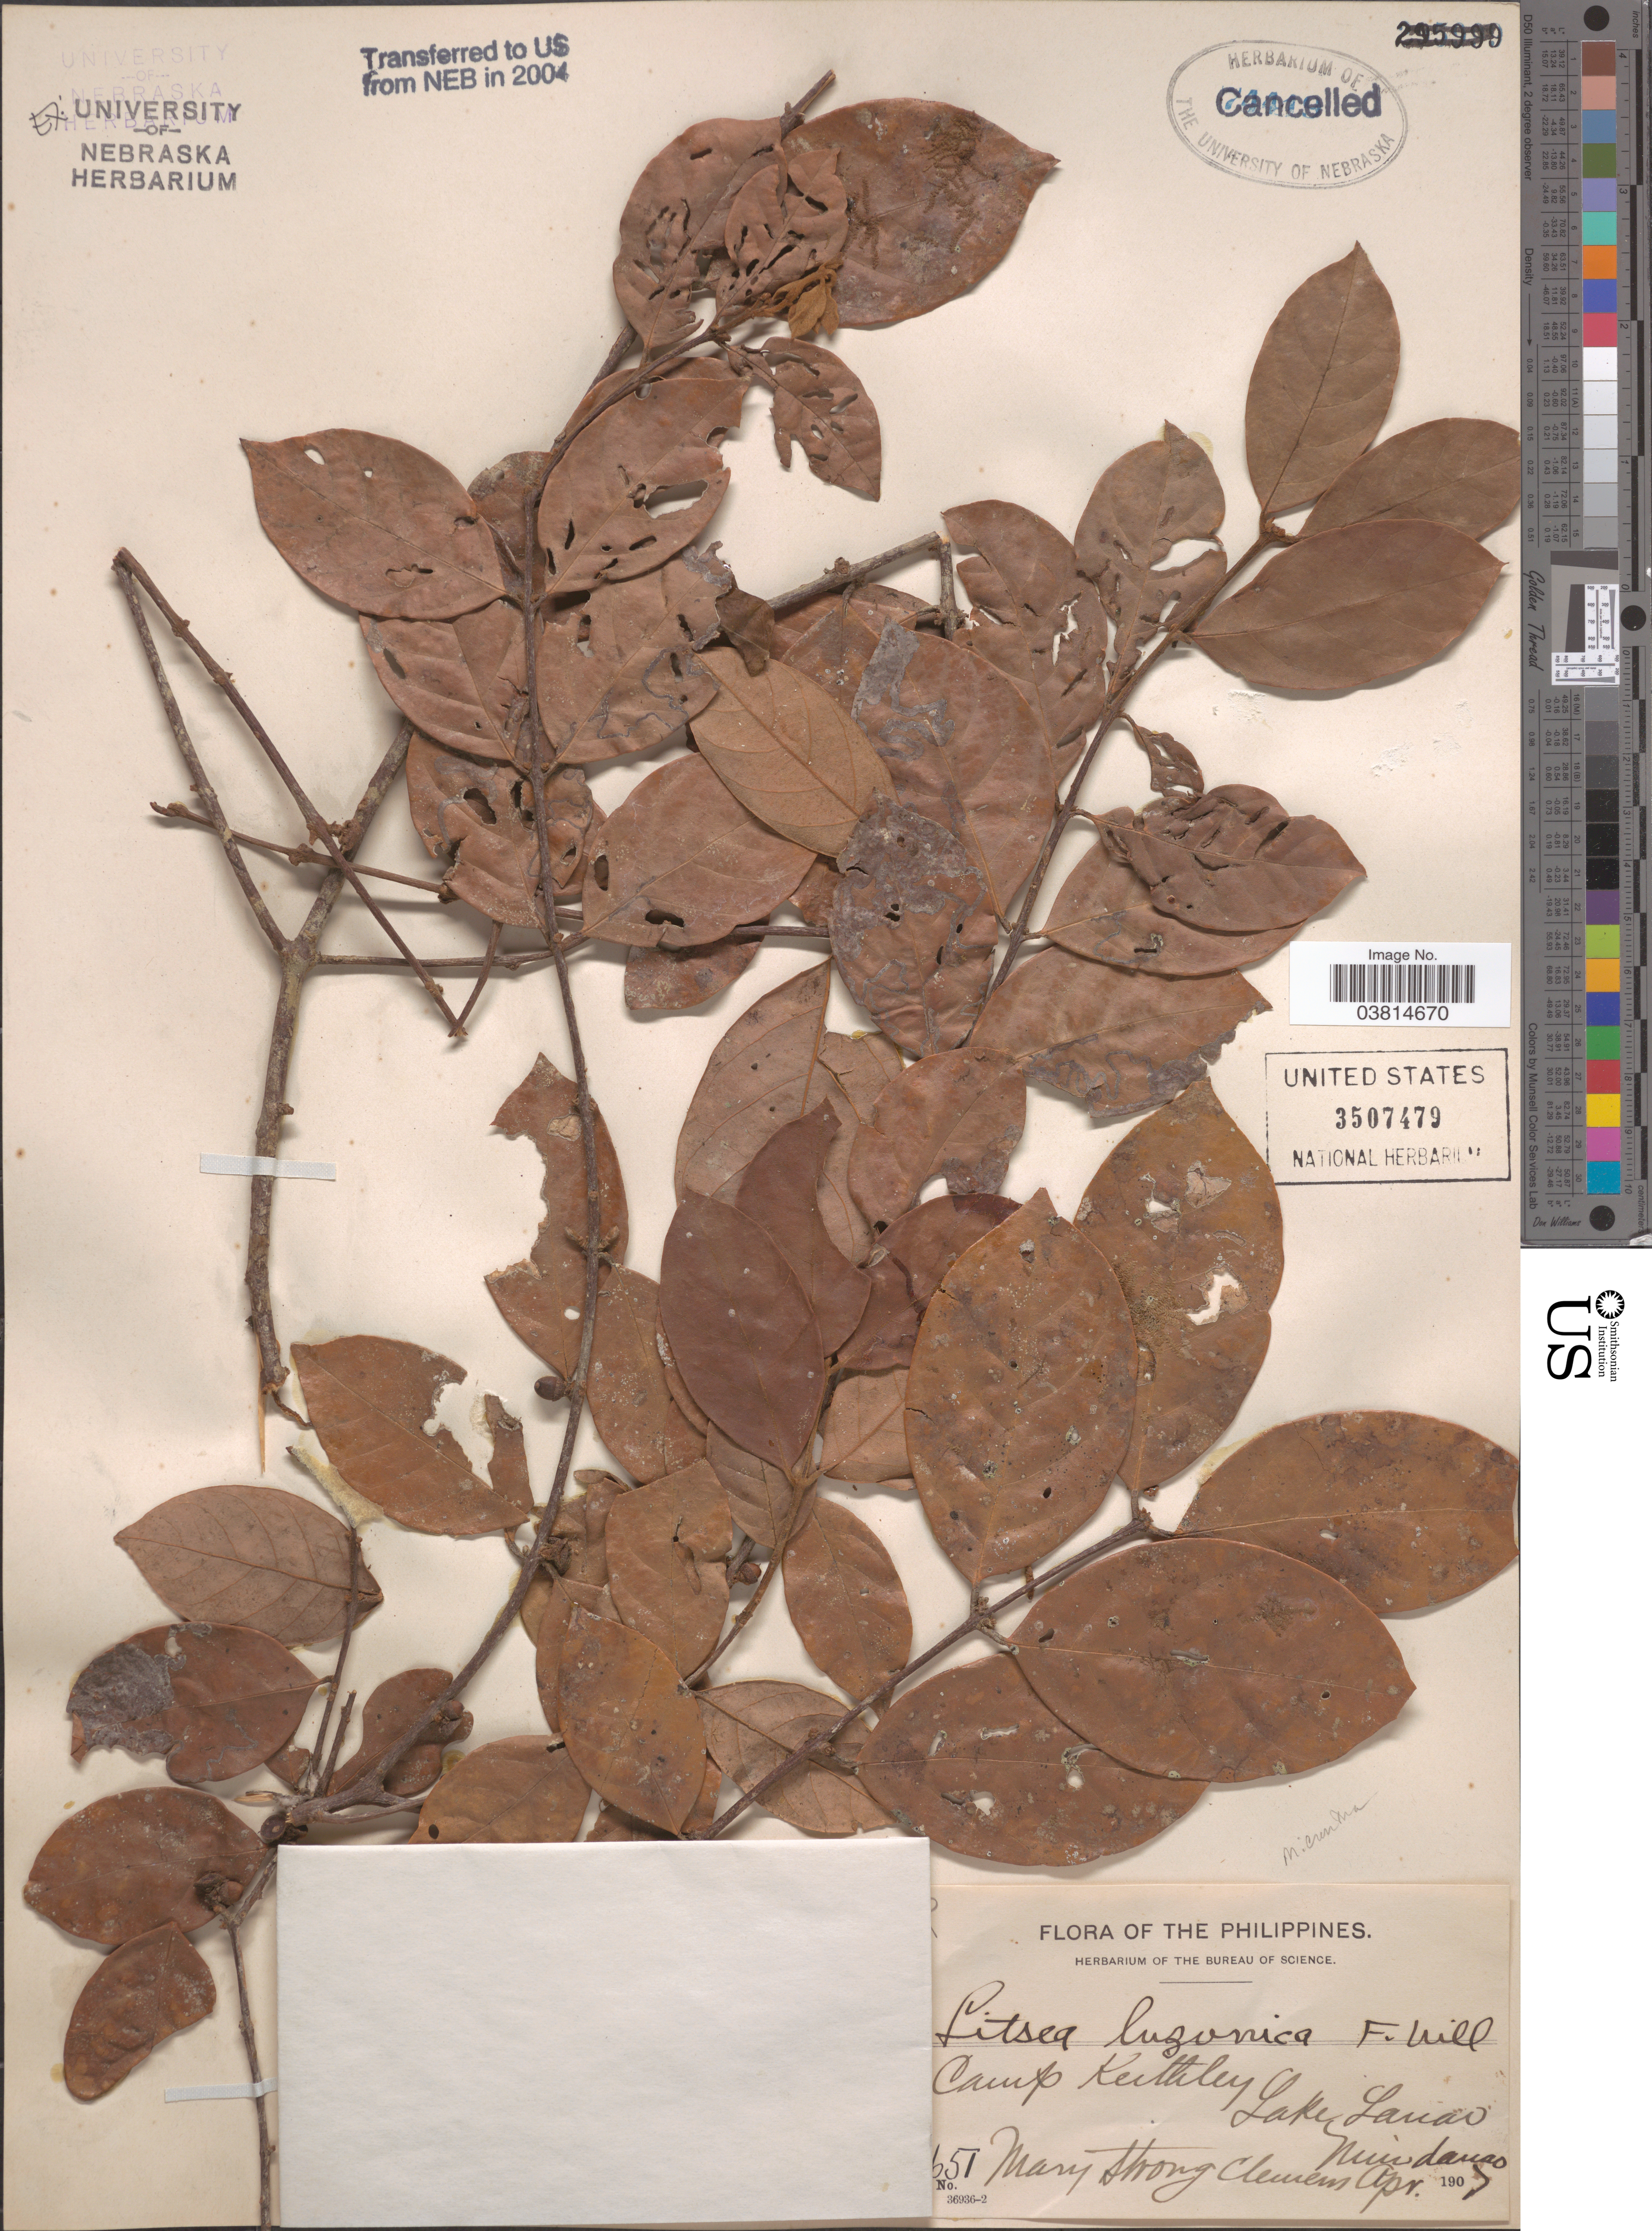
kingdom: Plantae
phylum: Tracheophyta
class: Magnoliopsida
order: Laurales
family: Lauraceae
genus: Litsea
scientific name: Litsea micrantha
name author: Merr.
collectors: M. S. Clemens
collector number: !651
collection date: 1907-04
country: Philippines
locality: Camp Keithley. Lake Lanao, Mindanao.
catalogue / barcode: US 3507479